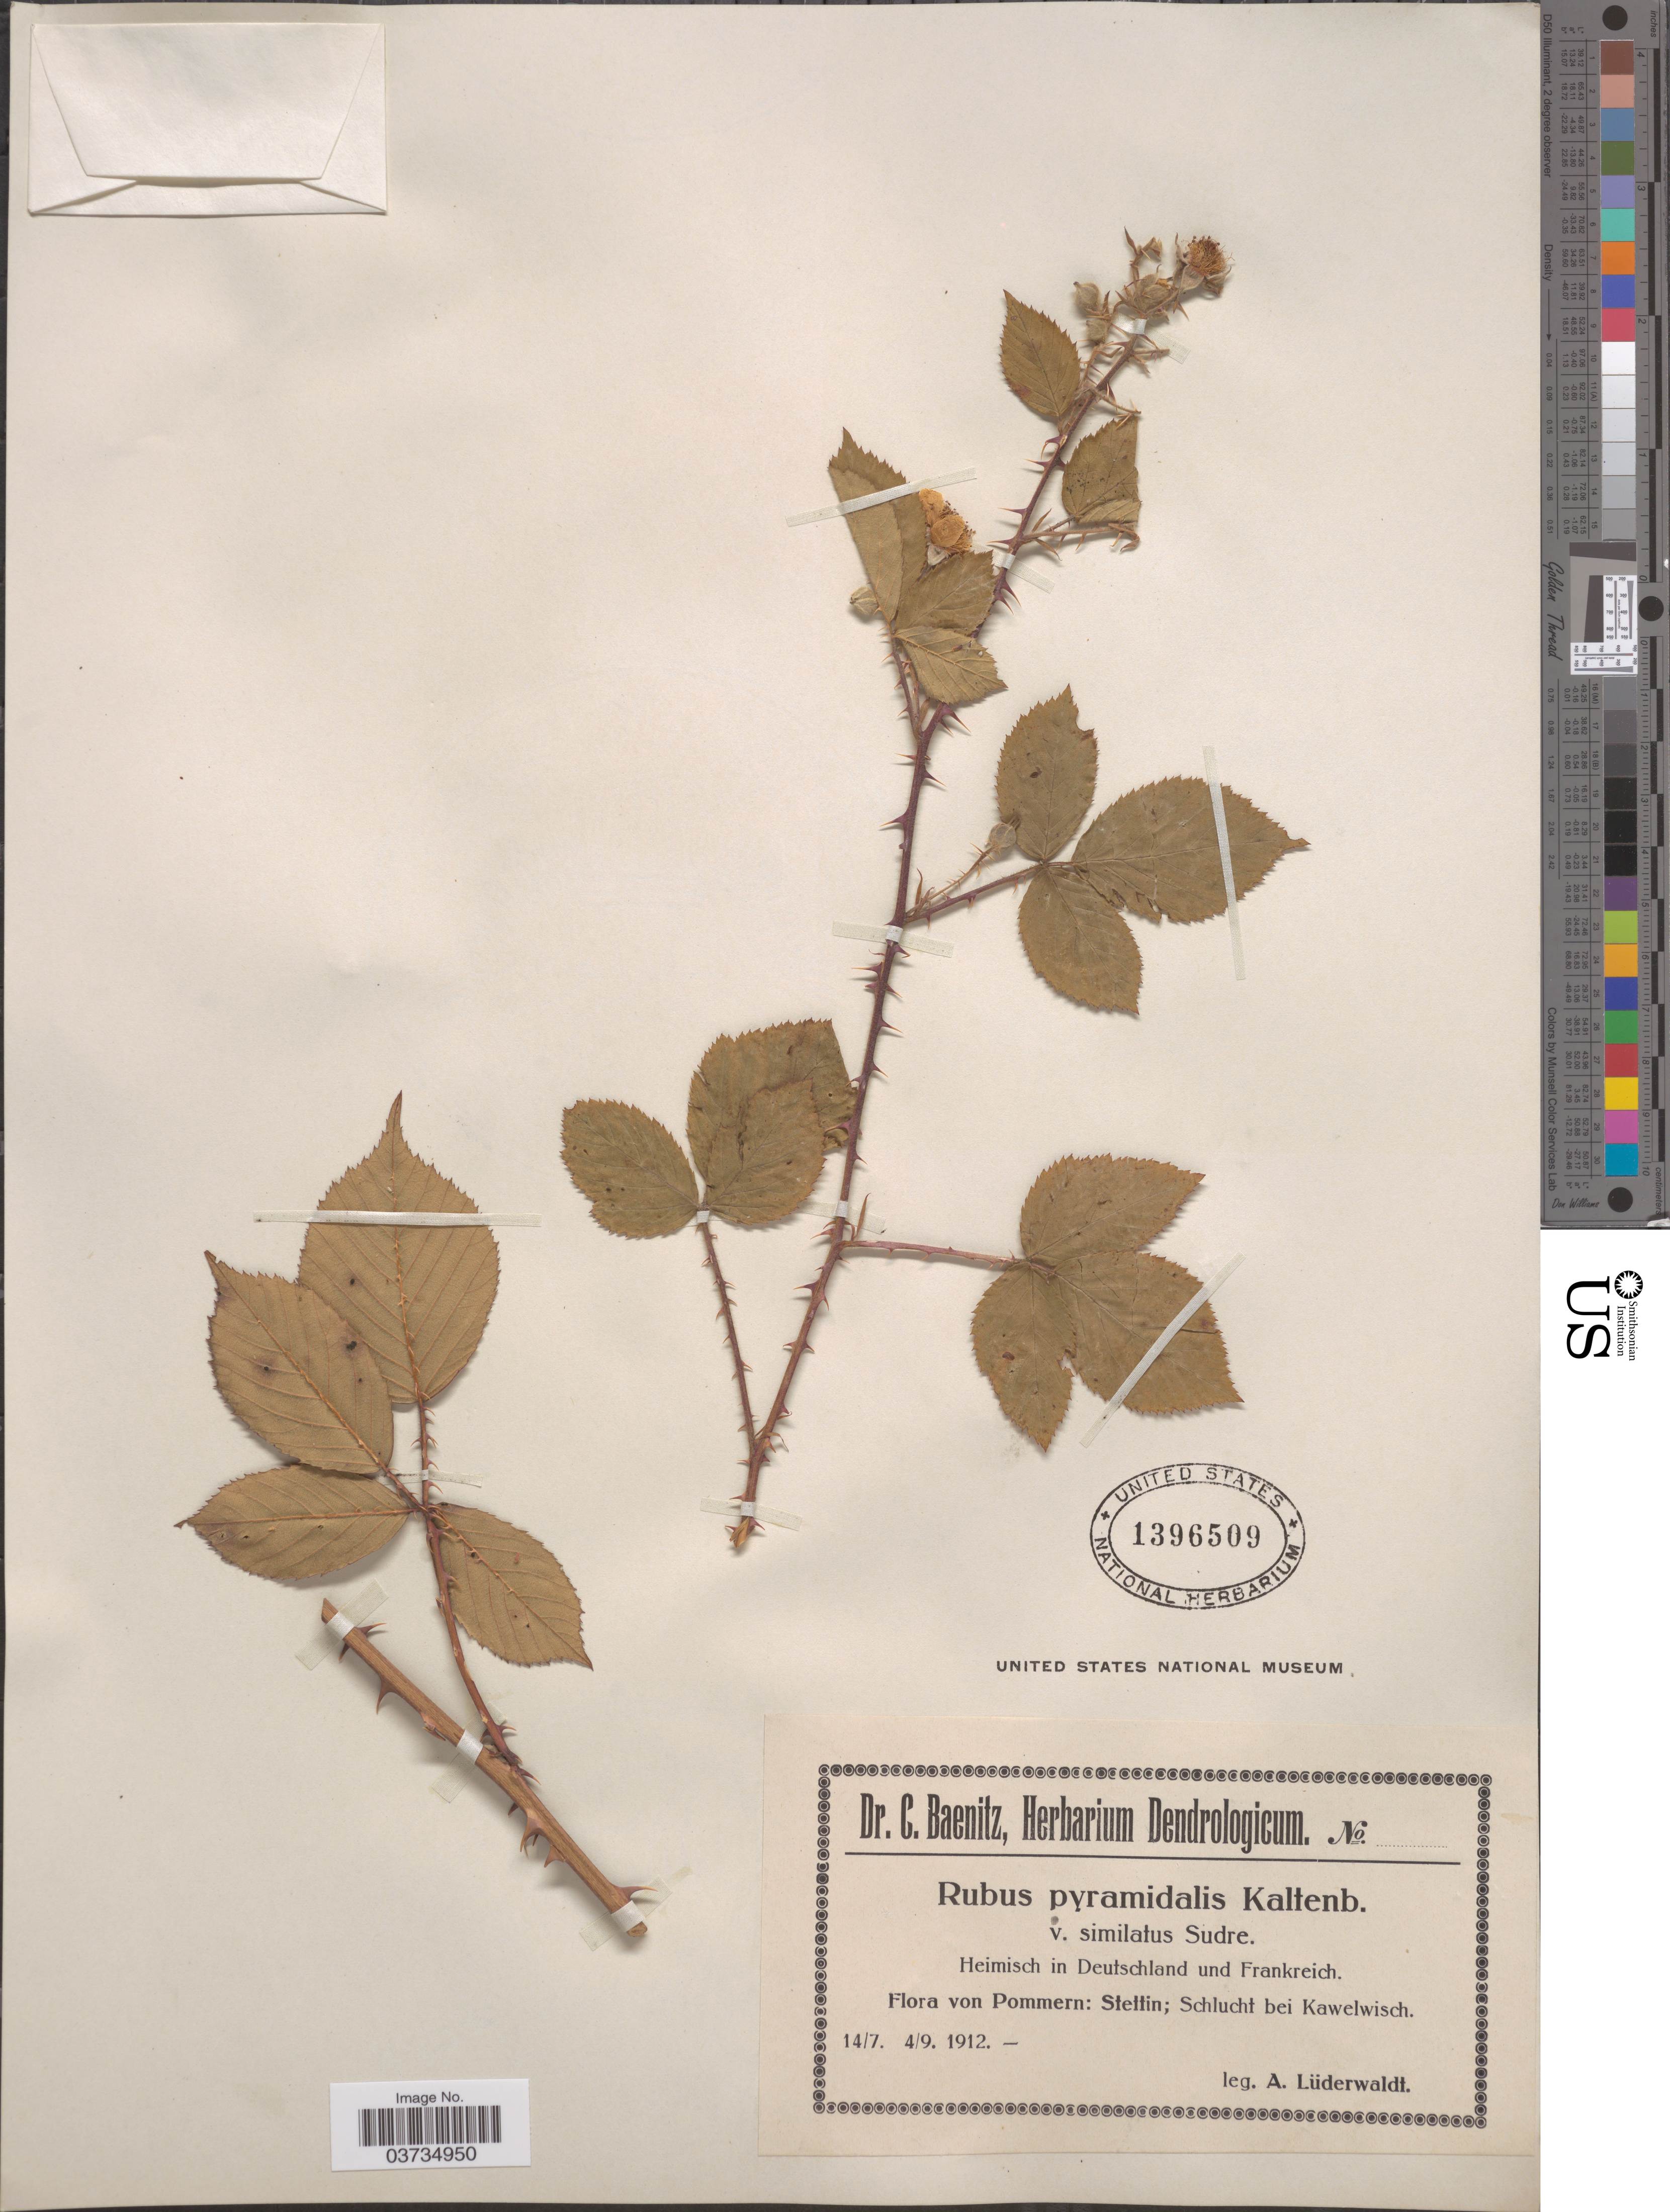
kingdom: Plantae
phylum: Tracheophyta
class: Magnoliopsida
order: Rosales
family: Rosaceae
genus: Rubus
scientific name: Rubus pyramidalis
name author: Kaltenb.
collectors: A. Lüderwaldt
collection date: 1912-07-14/1912-09-04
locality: Pommern: Stettin; Schlucht bei Kawelwisch.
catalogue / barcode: US 1396509